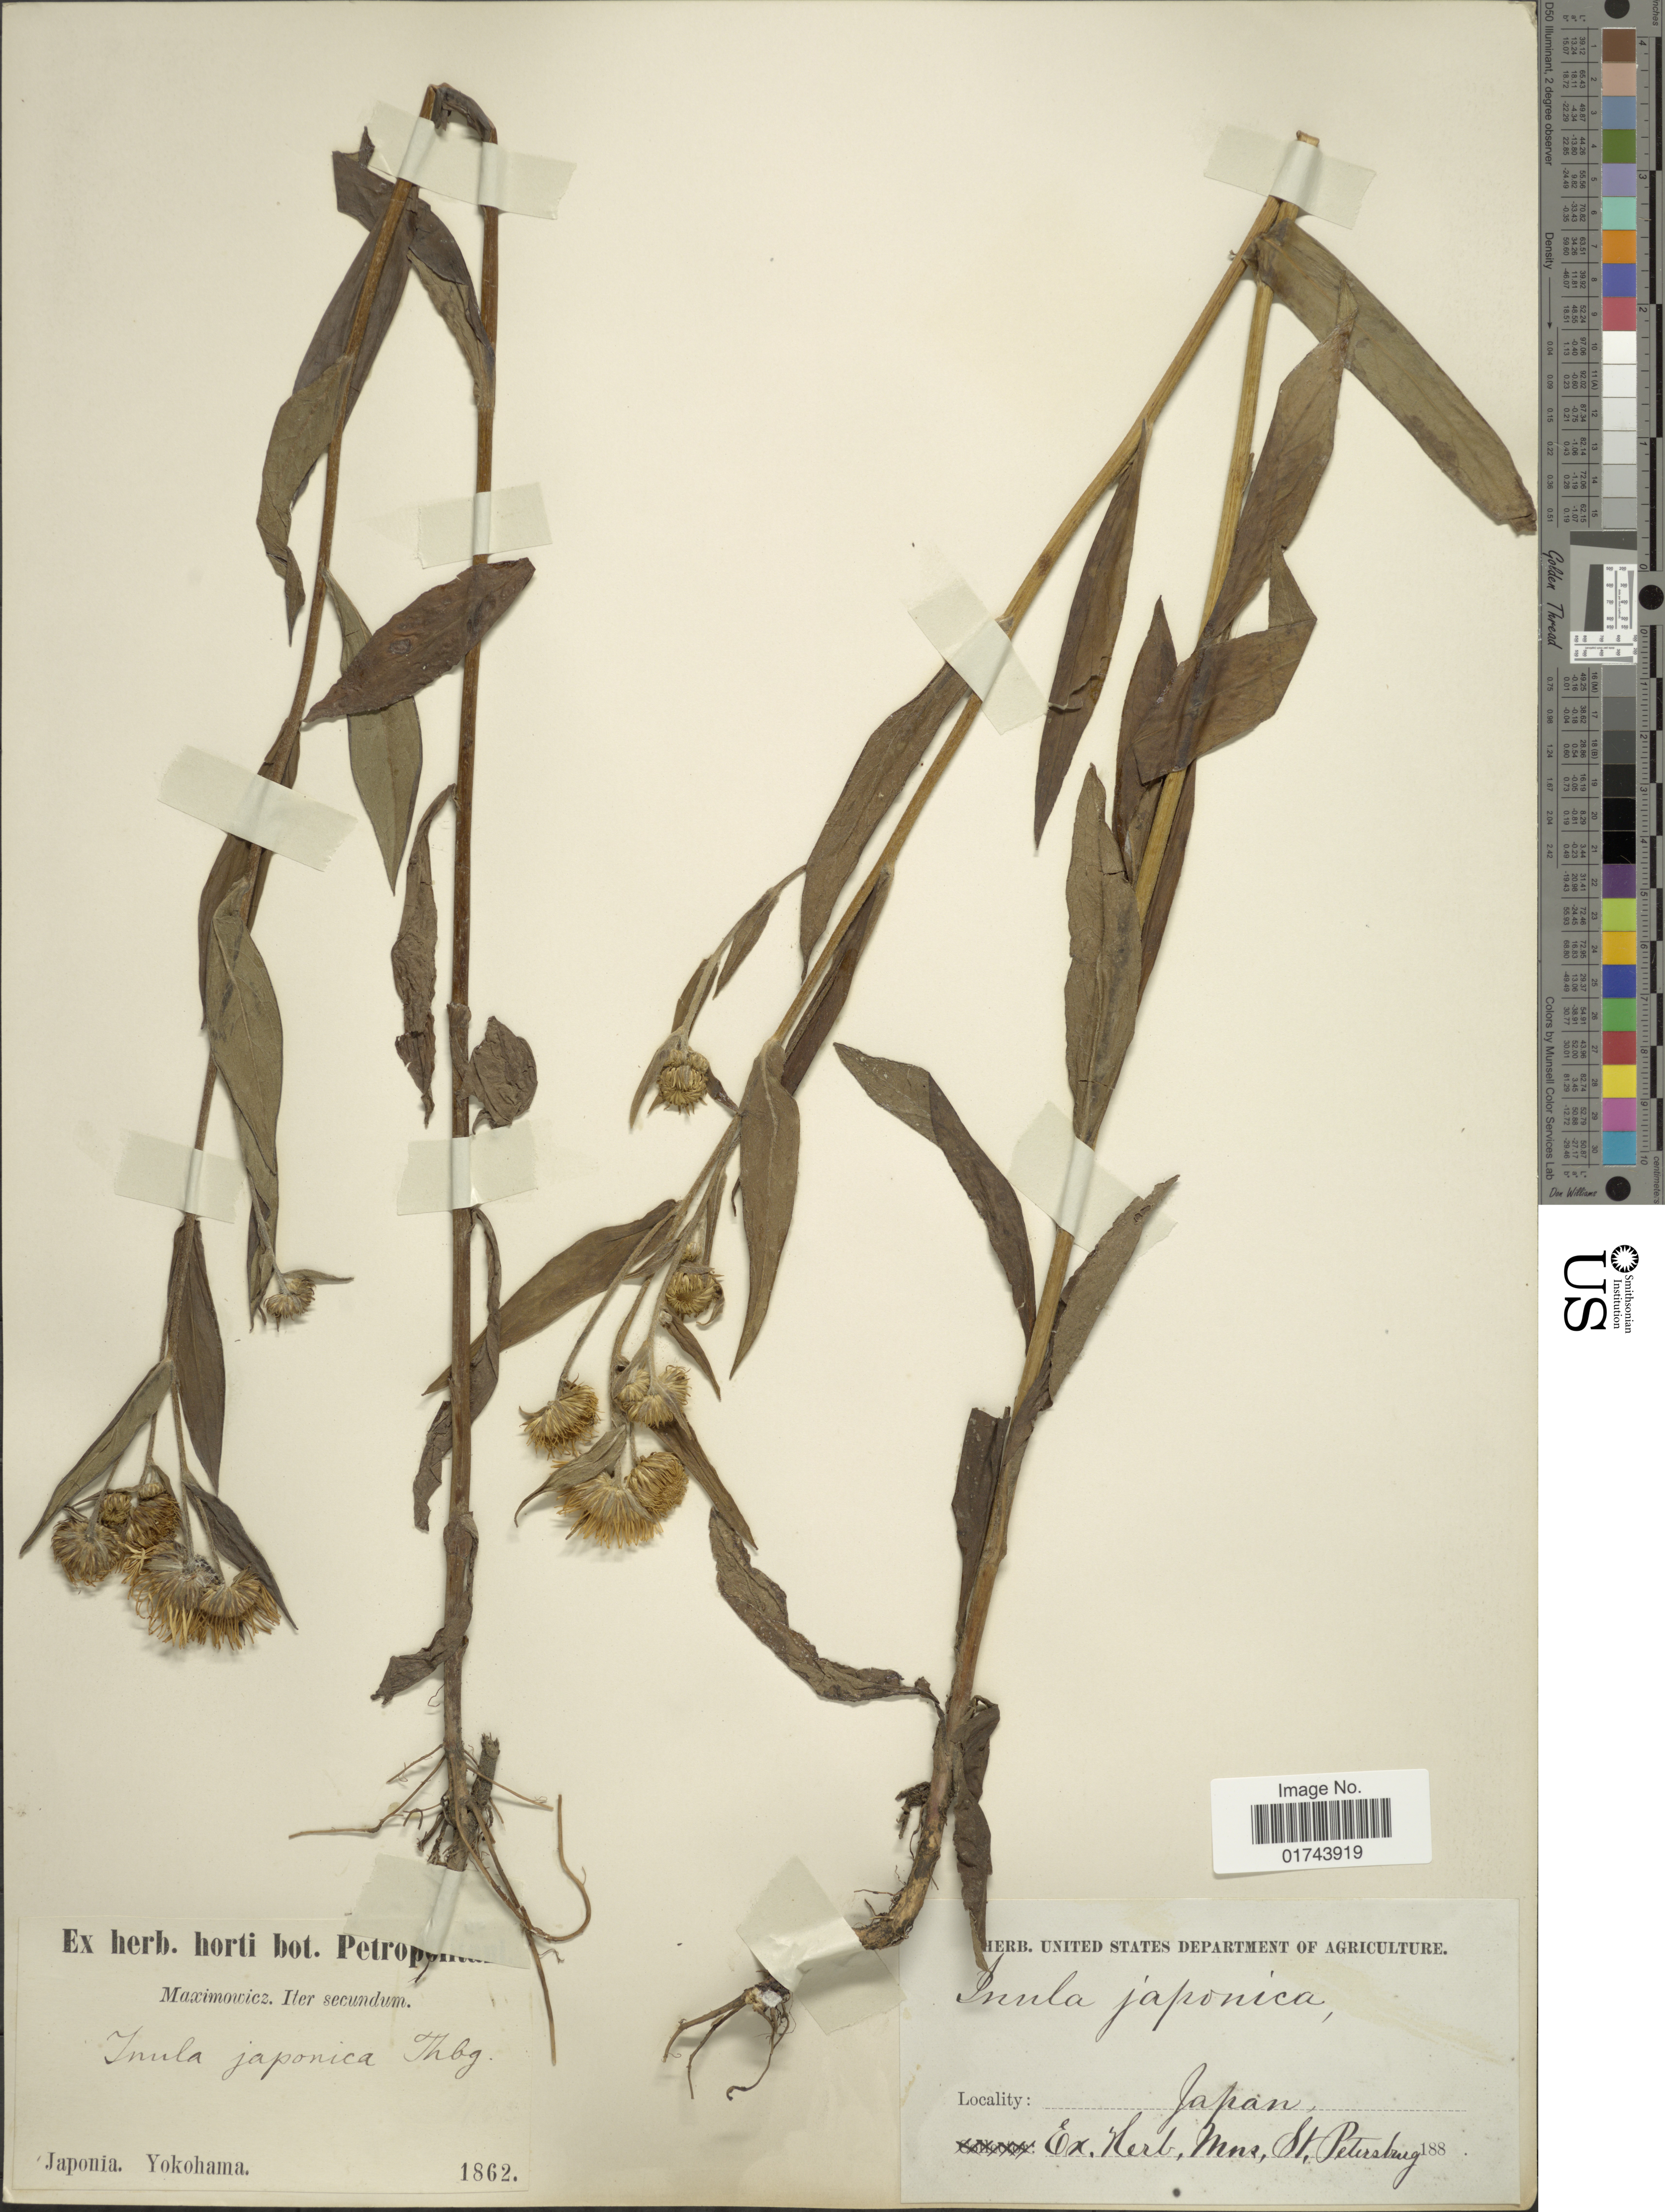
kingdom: Plantae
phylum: Tracheophyta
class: Magnoliopsida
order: Asterales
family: Asteraceae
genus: Inula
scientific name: Inula britannica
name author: L.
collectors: Maximowicz, --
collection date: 1862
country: Japan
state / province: Kanagawa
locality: Yokohama